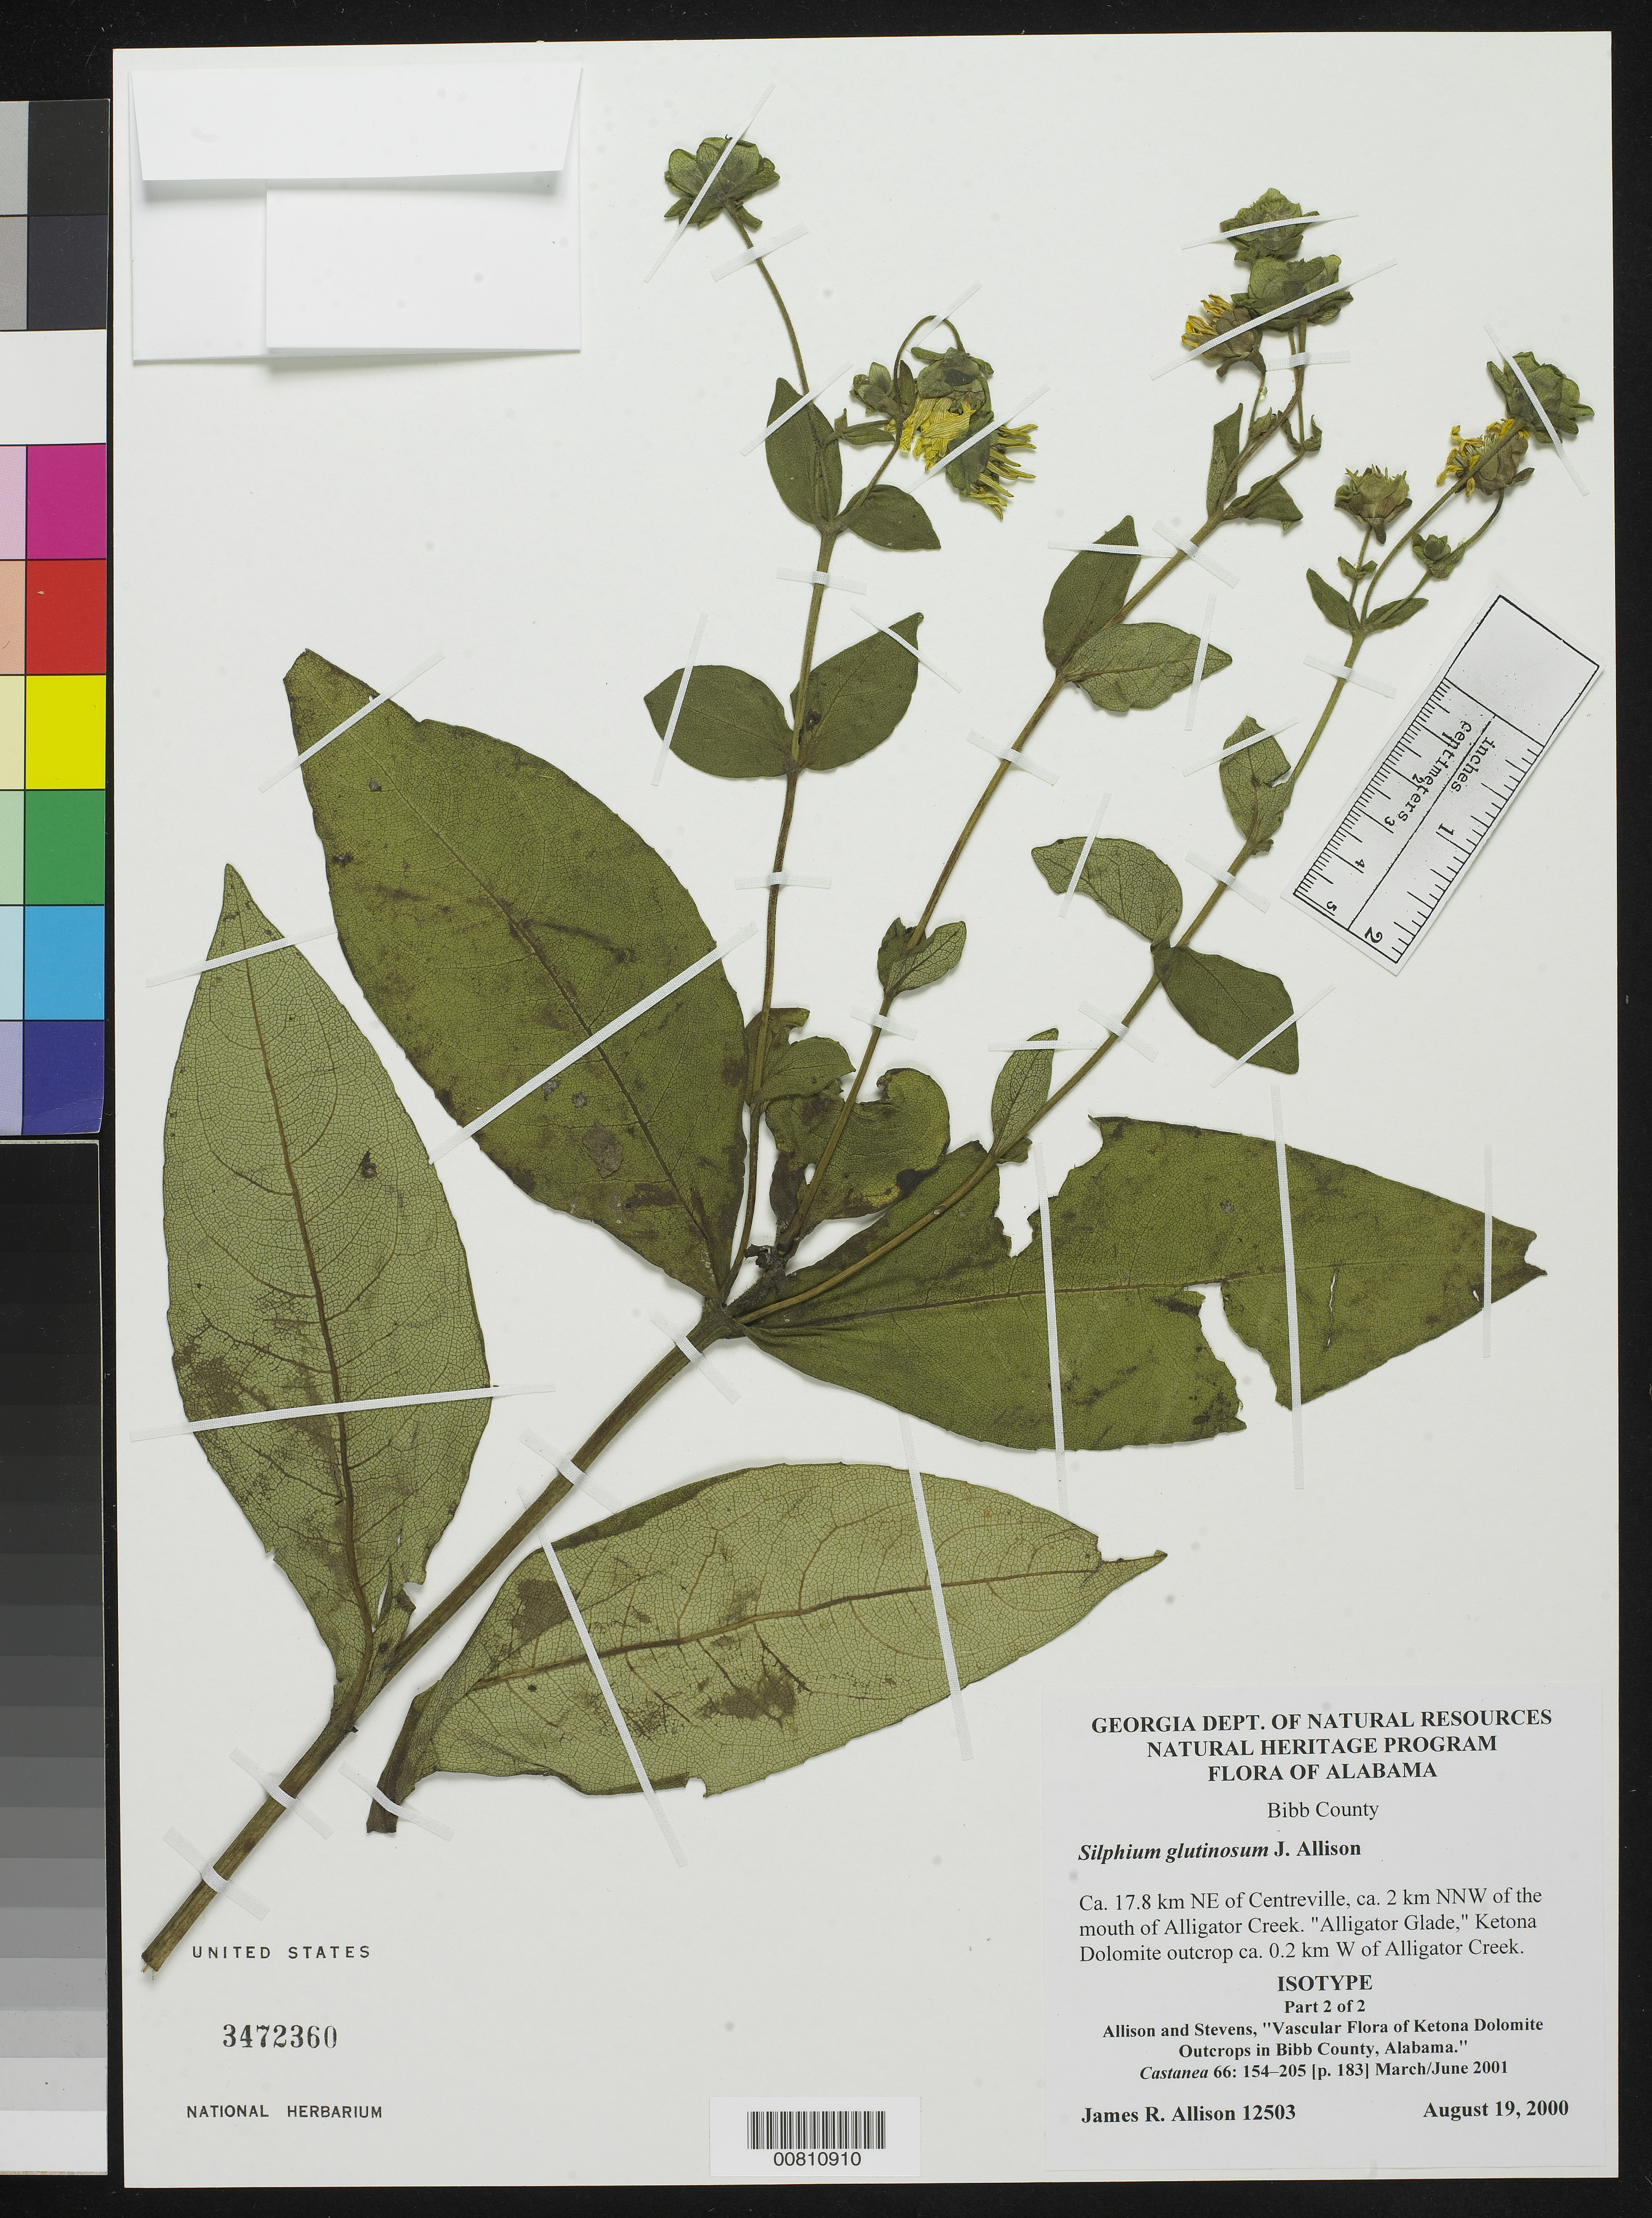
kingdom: Plantae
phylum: Tracheophyta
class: Magnoliopsida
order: Asterales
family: Asteraceae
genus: Silphium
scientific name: Silphium glutinosum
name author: J.R. Allison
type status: Isotype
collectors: J. R. Allison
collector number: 12503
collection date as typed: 19 Aug 2000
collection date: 2000-08-19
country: United States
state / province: Alabama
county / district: Bibb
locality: Ca. 17.8 km NE of Centreville, ca. 2 km NNW of the mouth of Alligator Creek. "Alligator Glade", Ketona Dolomite outcrop ca. 0.2 km N of Alligator Creek.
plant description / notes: Holotype at GH.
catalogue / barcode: US 3472360